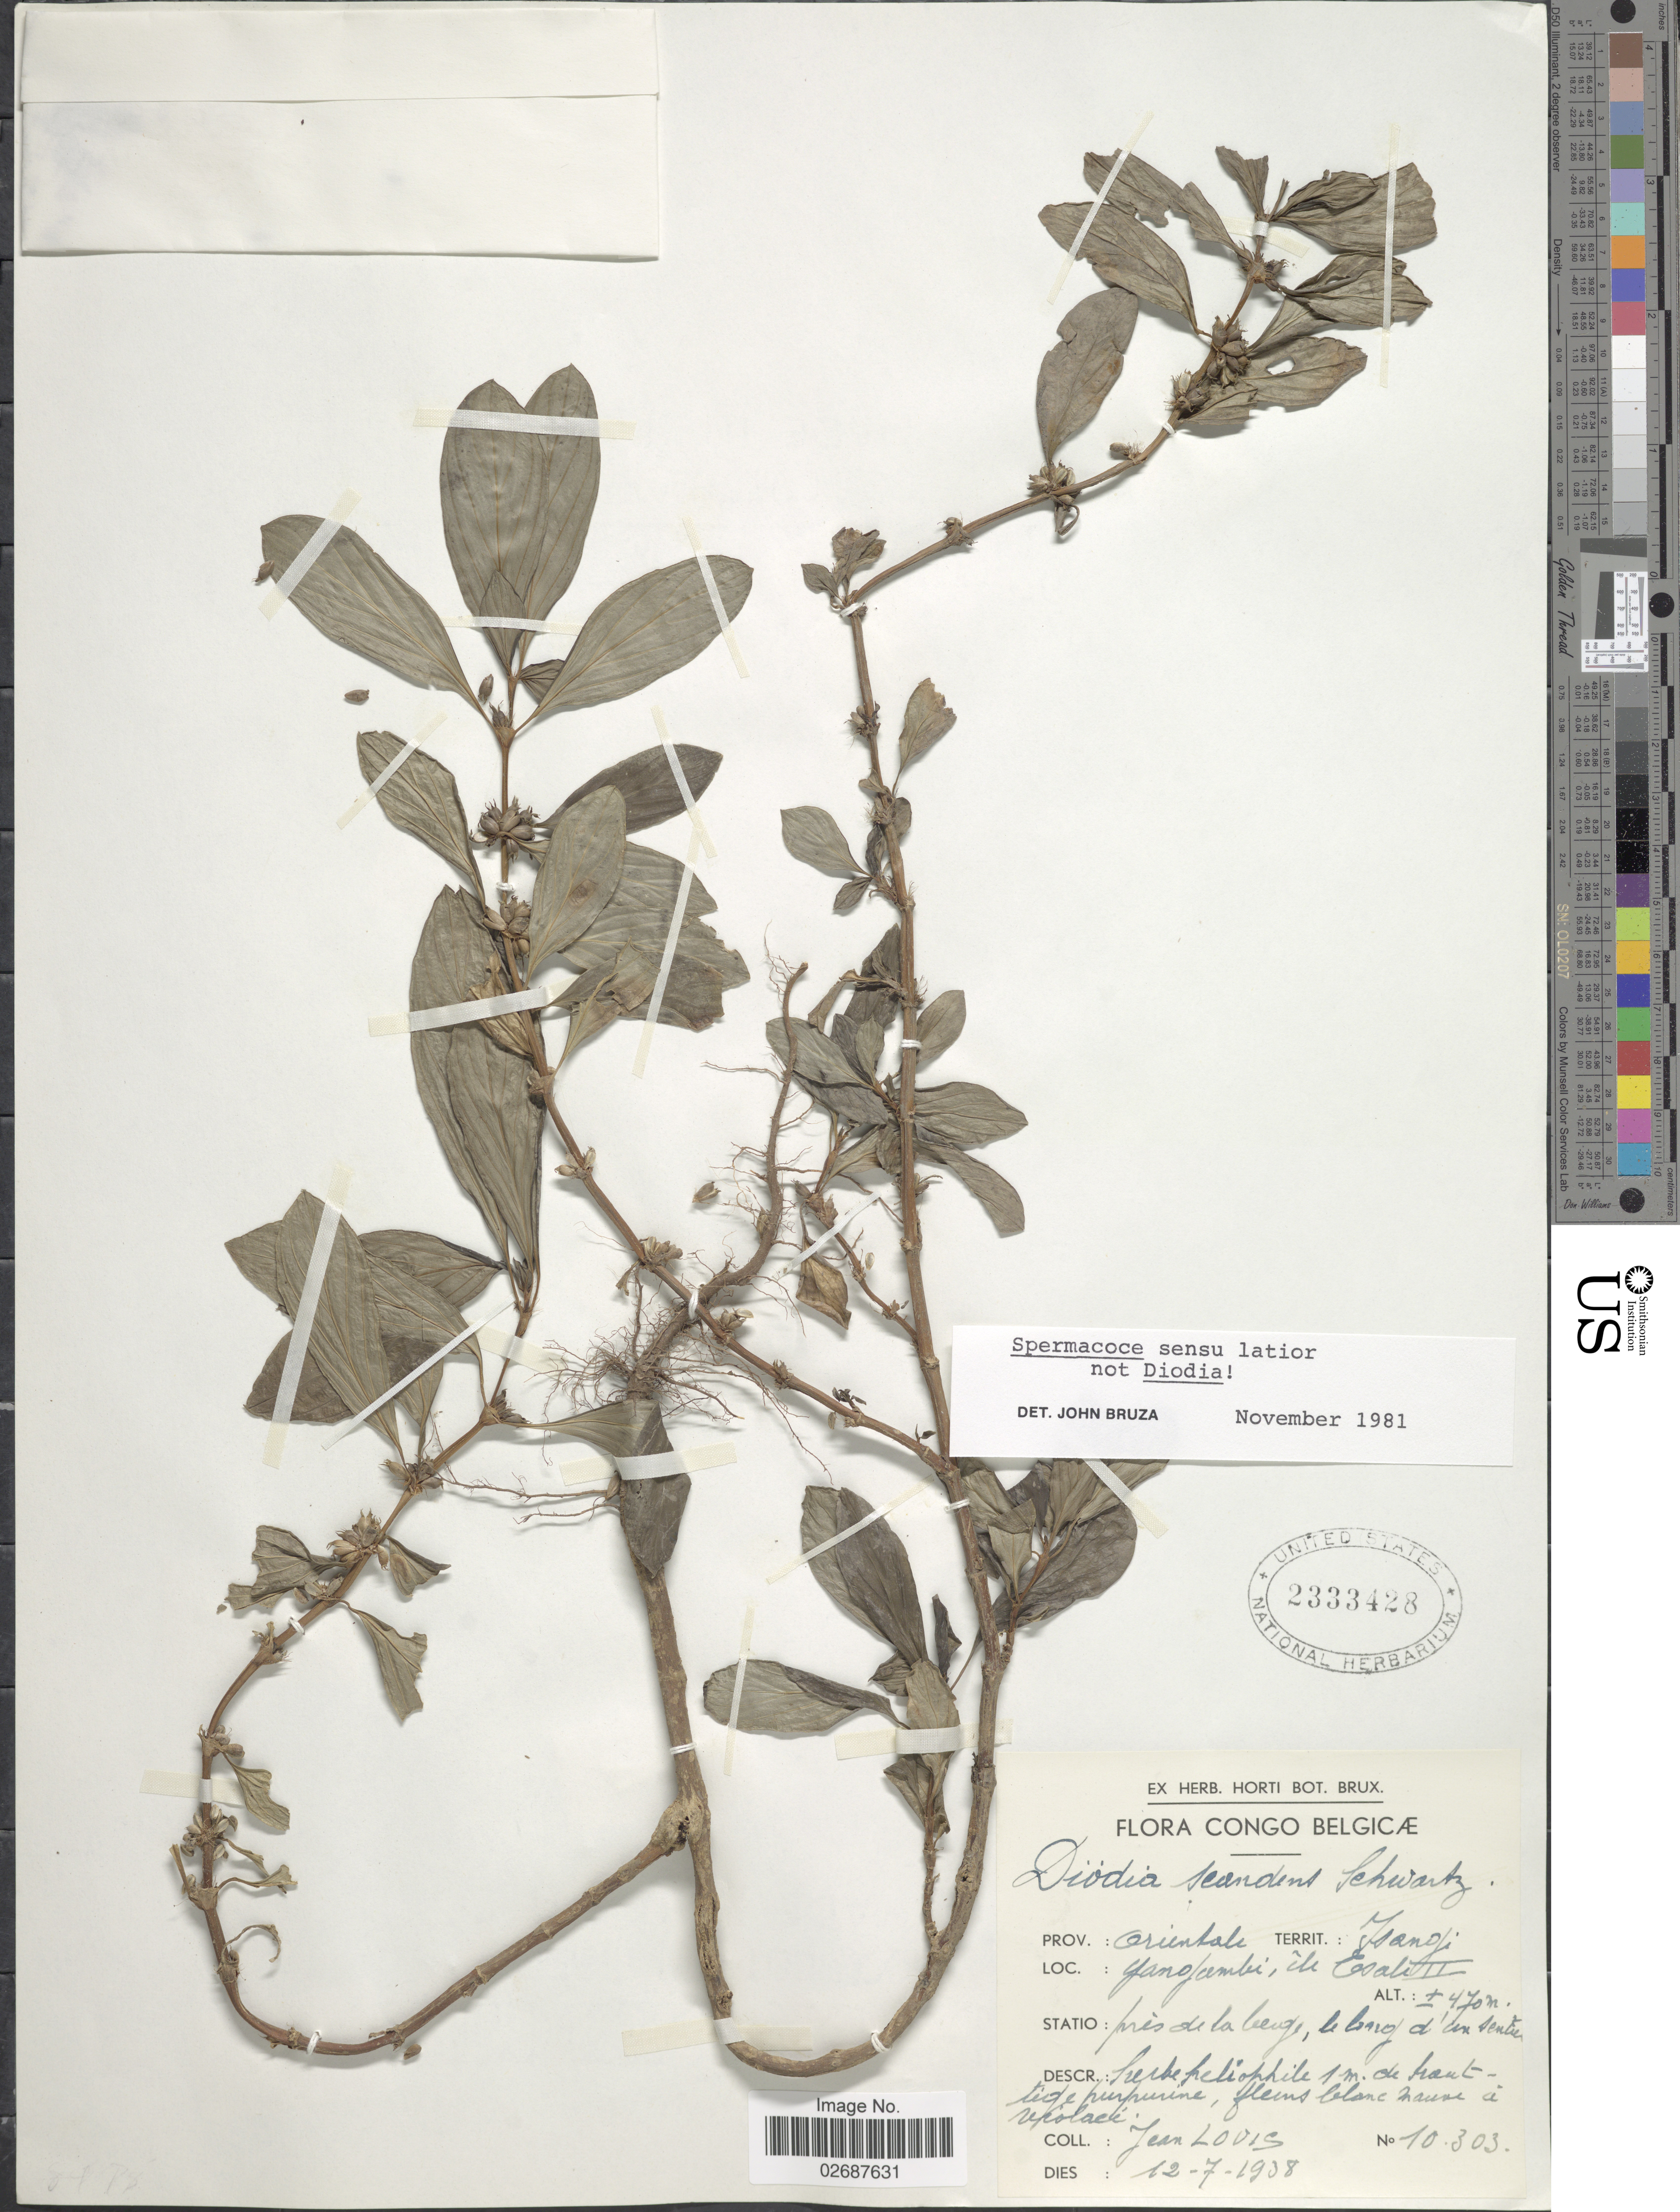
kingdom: Plantae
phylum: Tracheophyta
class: Magnoliopsida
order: Gentianales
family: Rubiaceae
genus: Spermacoce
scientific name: Spermacoce sp.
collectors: J. Louis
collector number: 10303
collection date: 1938-07-12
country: Congo, Democratic Republic of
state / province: Tshopo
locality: Congo Belge, Orientale,Tsangi, Yangambi, ile Esali II, pres de la berge, le long d'un sentier.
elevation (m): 470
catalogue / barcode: US 2333428